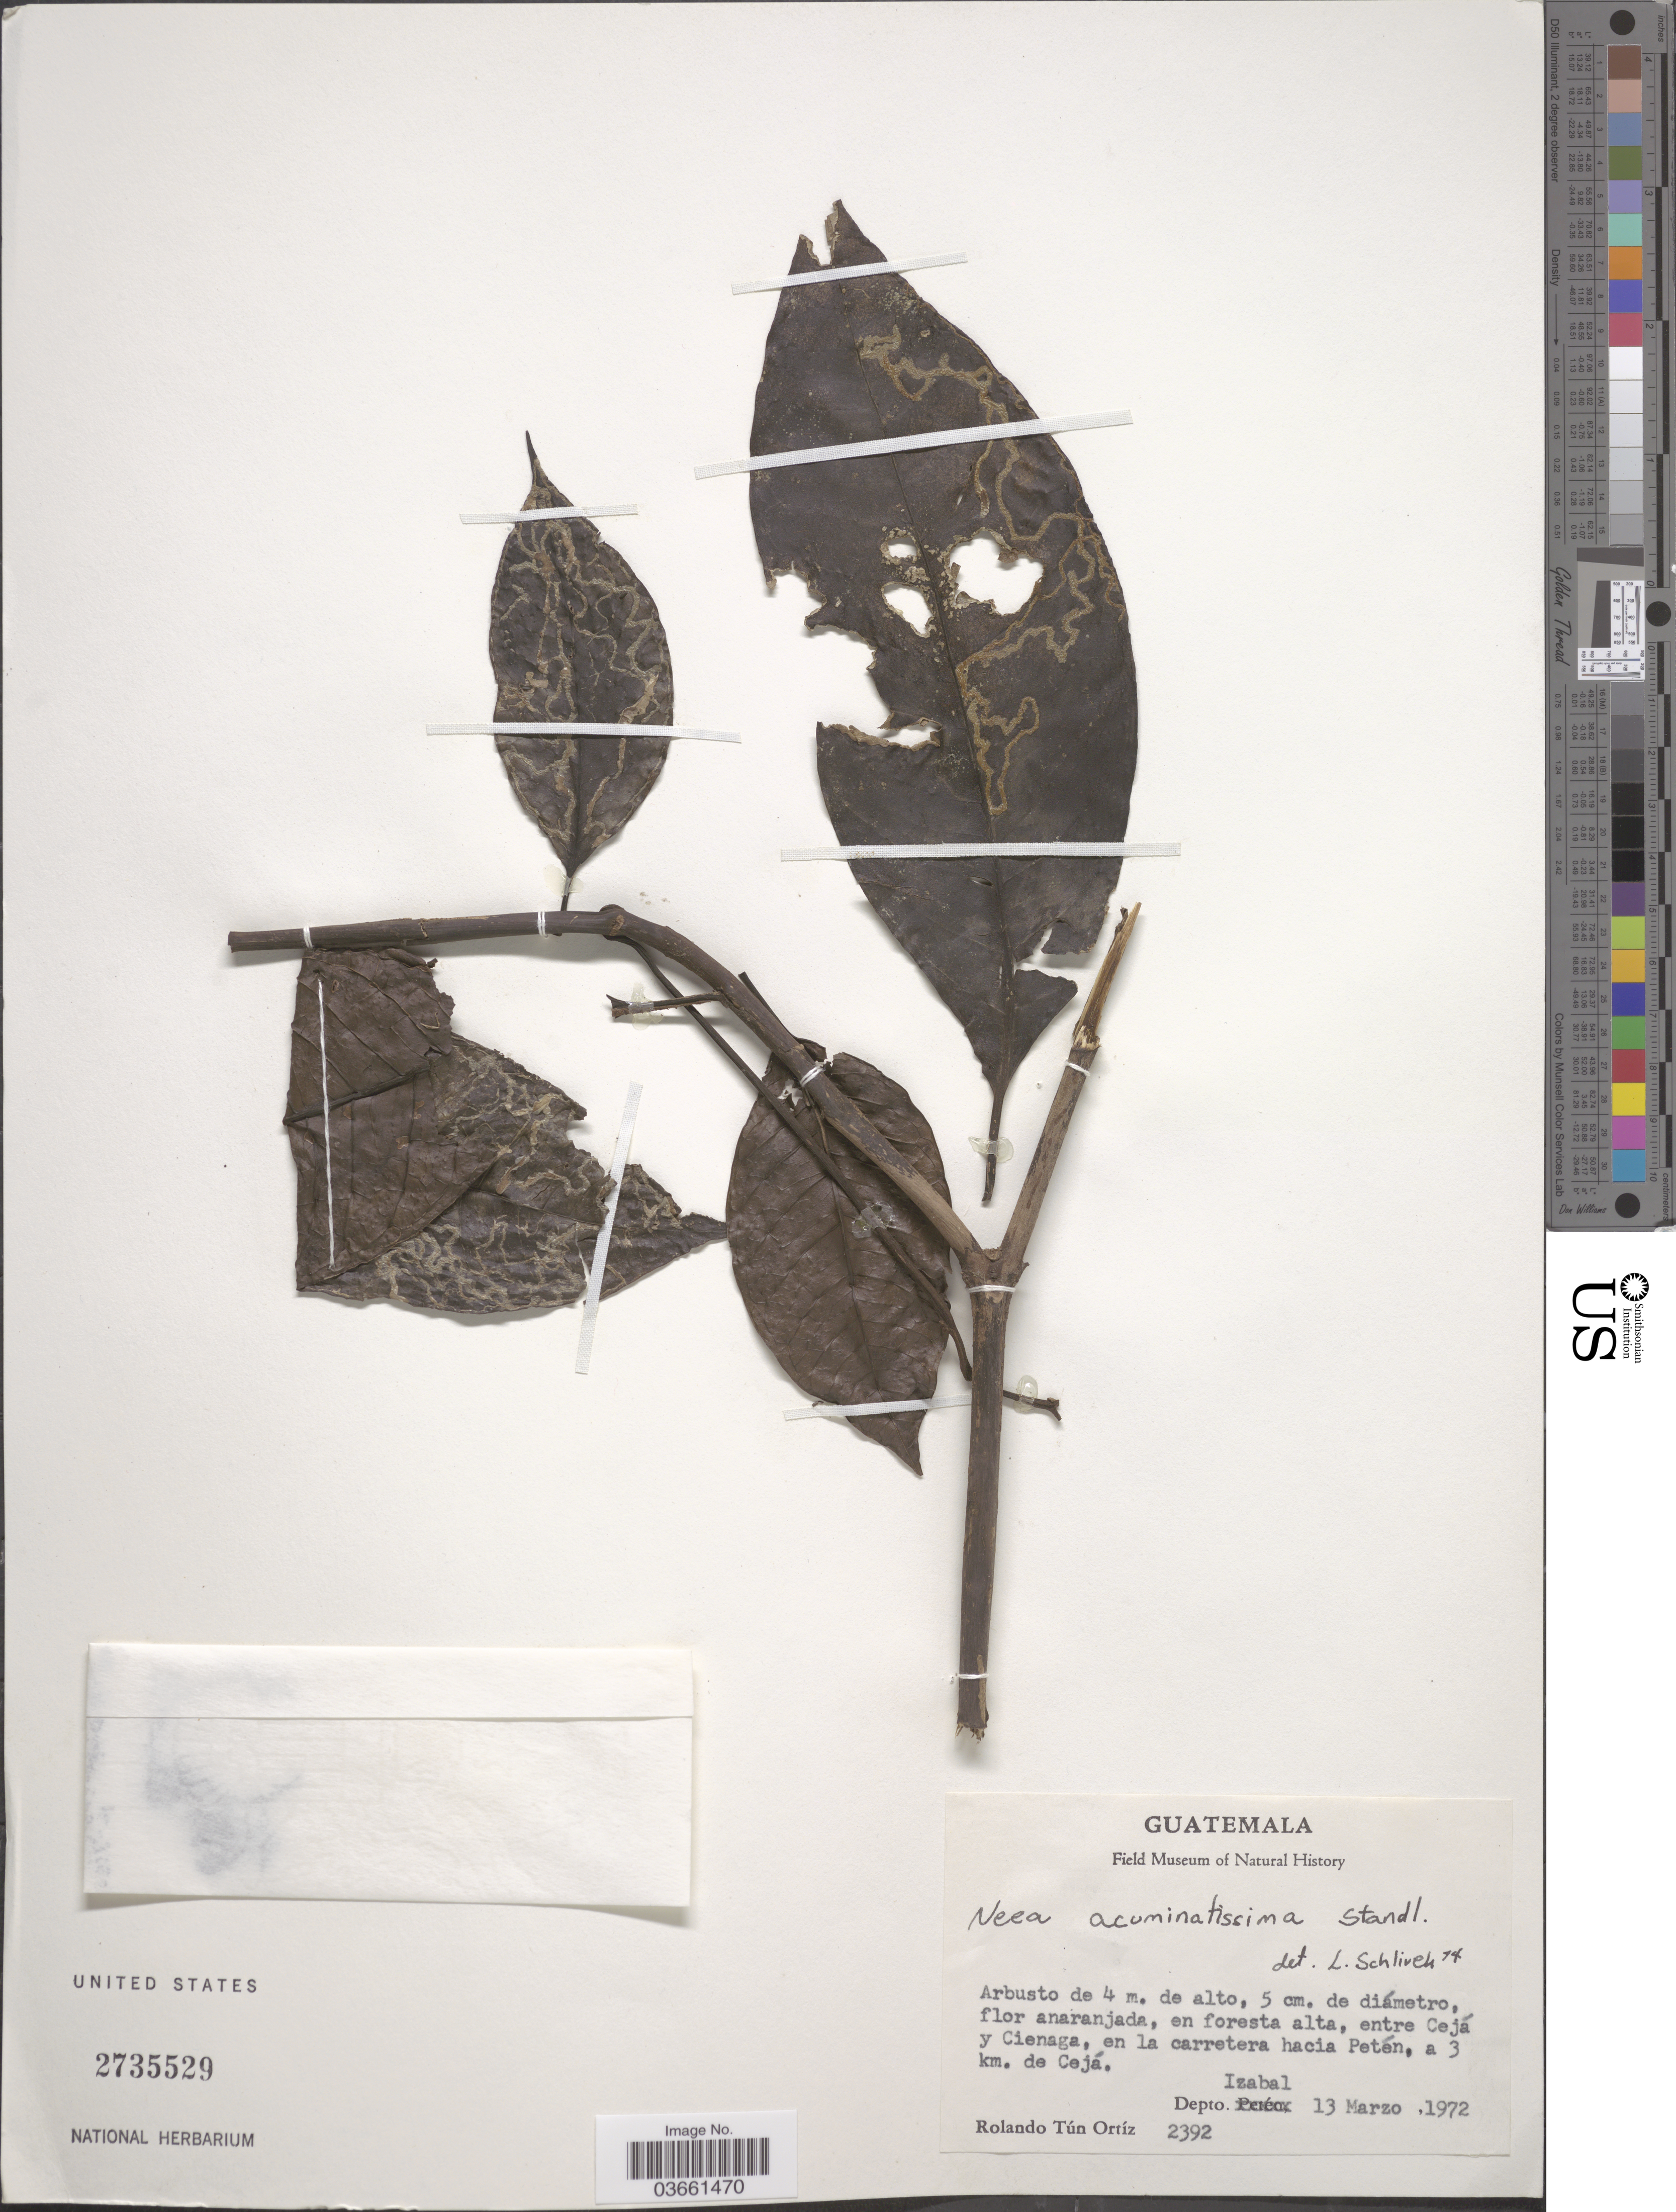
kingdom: Plantae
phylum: Tracheophyta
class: Magnoliopsida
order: Caryophyllales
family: Nyctaginaceae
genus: Neea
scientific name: Neea acuminatissima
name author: Standl.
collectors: R. T. Ortíz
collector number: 2392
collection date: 1972-04-13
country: Guatemala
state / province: Izabal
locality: Entre Cejá y Cienaga, en la carretera hacia Petén, a 3 km. de Cejá. Depto. Izabal.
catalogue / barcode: US 2735529